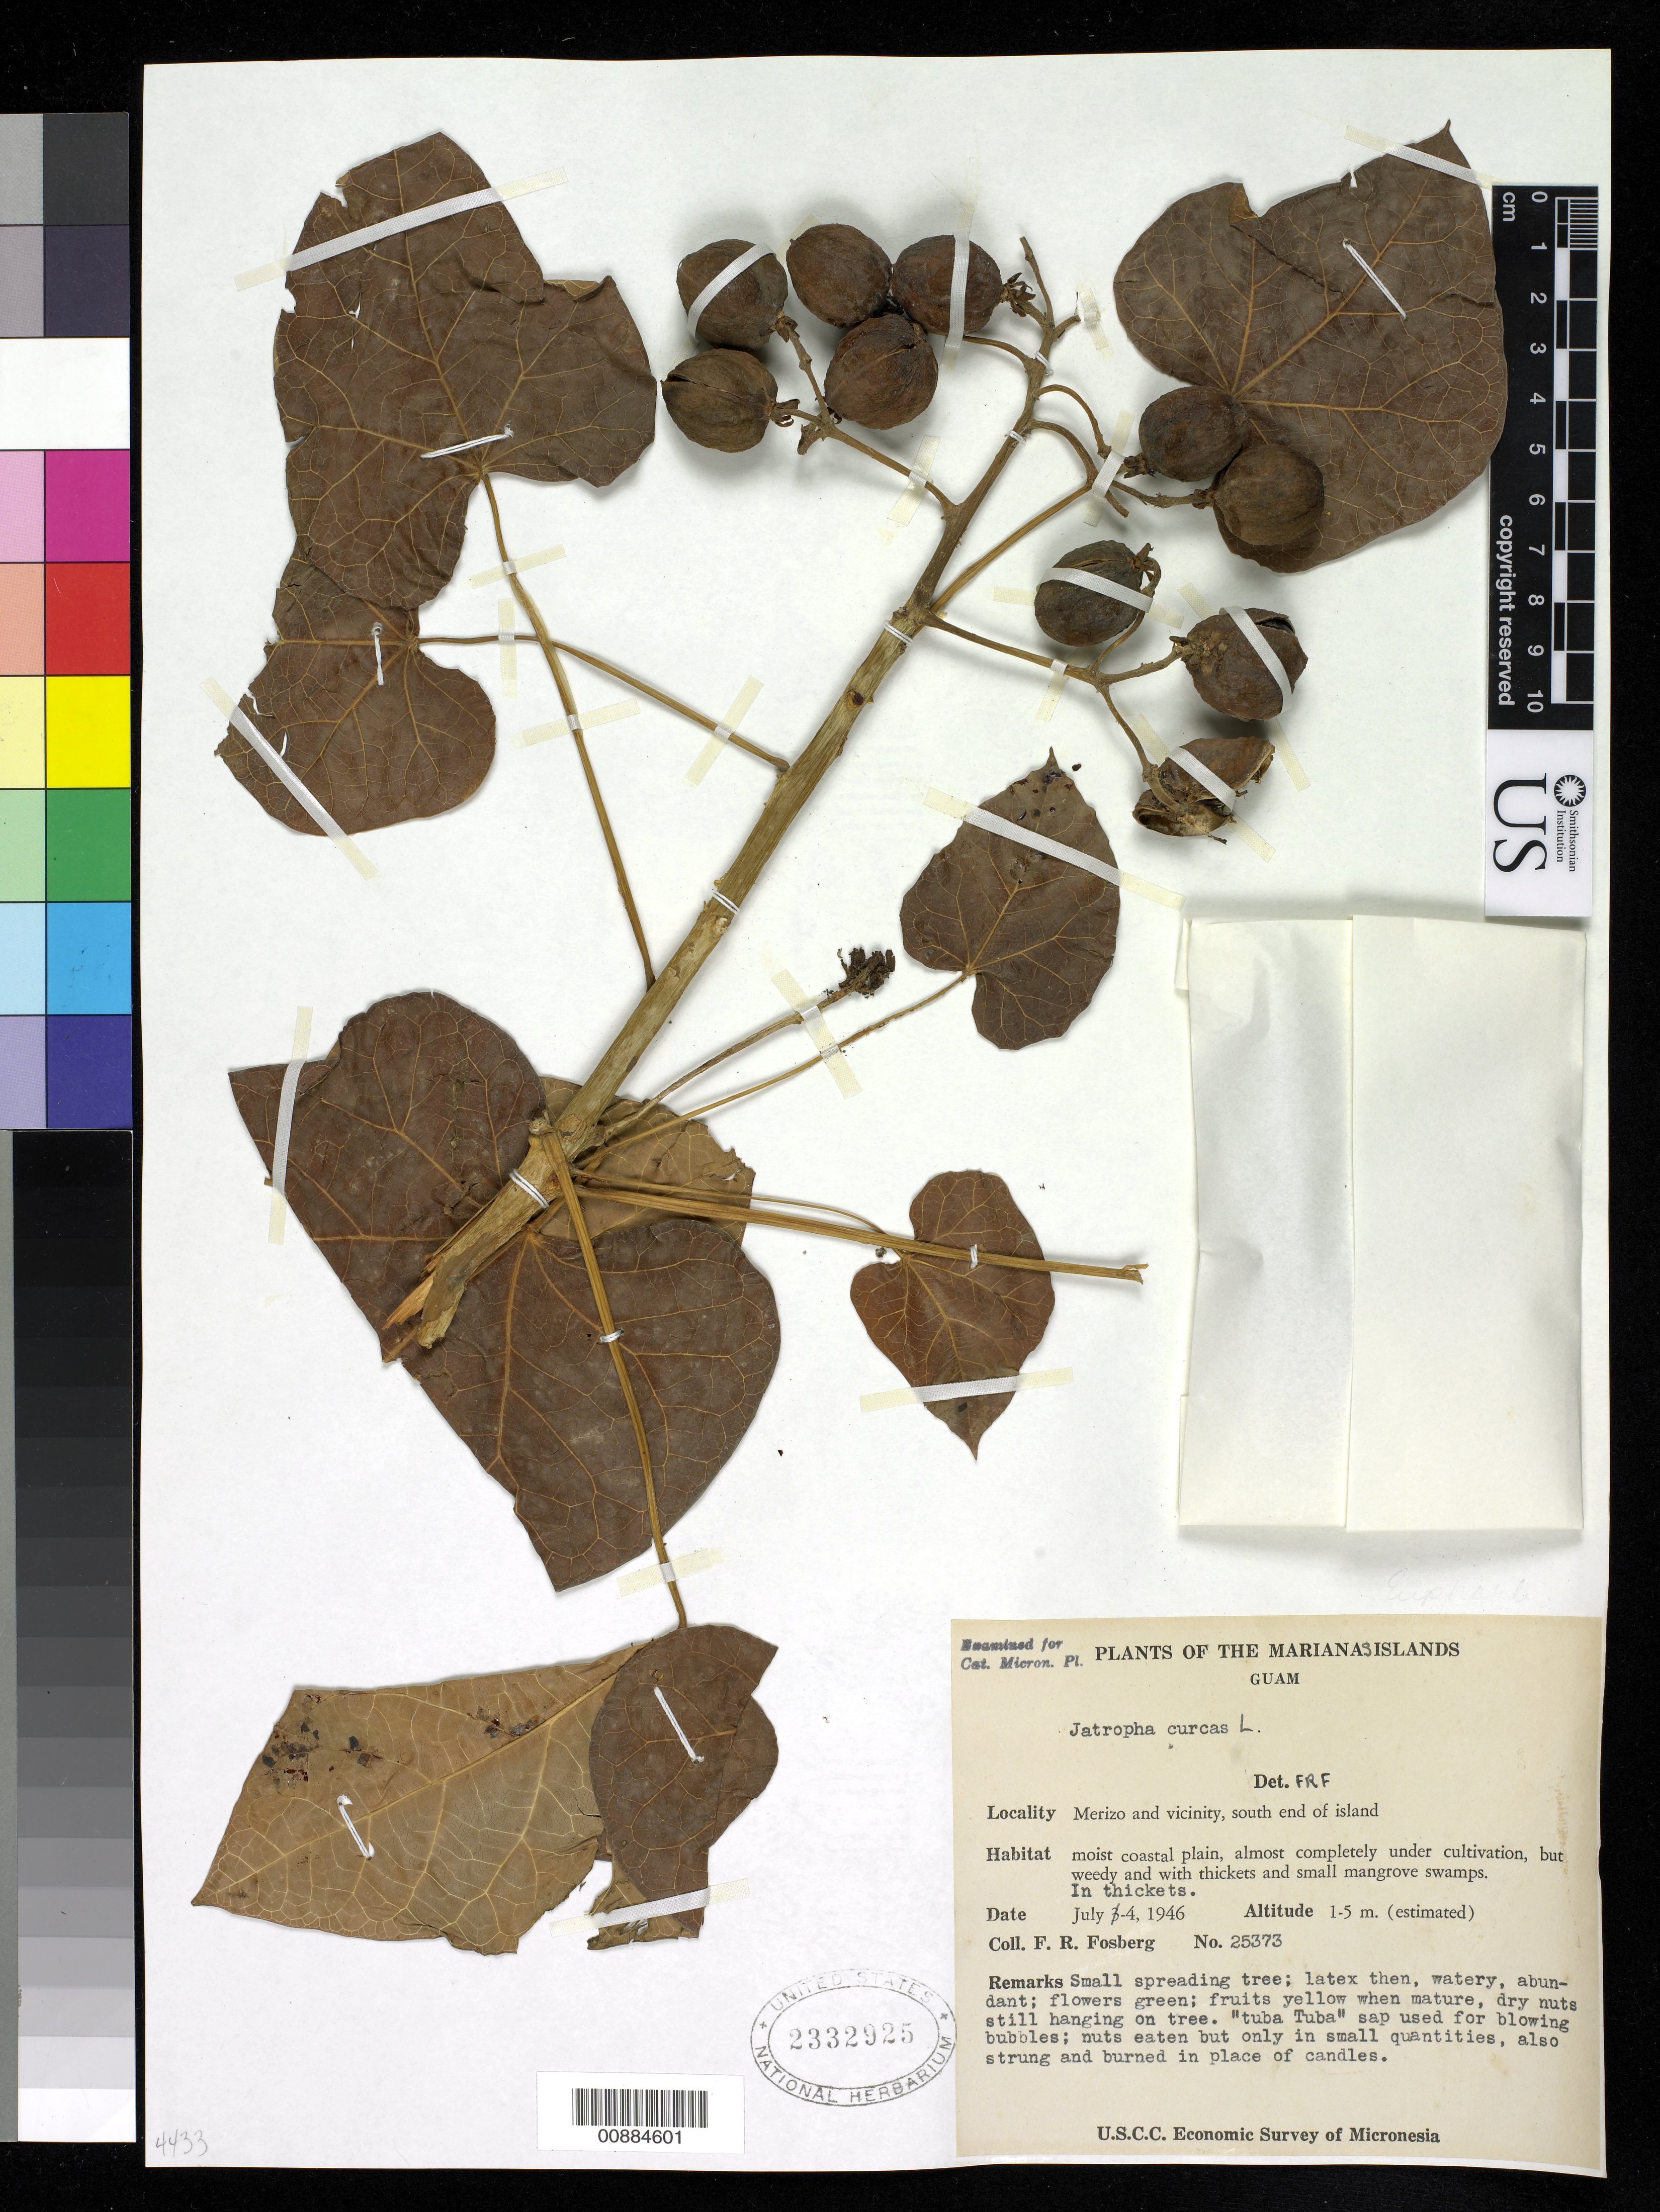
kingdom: Plantae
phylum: Tracheophyta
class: Magnoliopsida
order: Malpighiales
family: Euphorbiaceae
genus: Jatropha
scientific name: Jatropha curcas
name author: L.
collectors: F. R. Fosberg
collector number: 25373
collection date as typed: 04 Jul 1946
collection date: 1946-07-04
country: Guam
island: Guam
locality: Merizo and vicinity, south end of island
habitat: moist coastal plain, almost completely under cultivation, but weedy and with thickets and small mangrove swamps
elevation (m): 1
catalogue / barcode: US 2332925